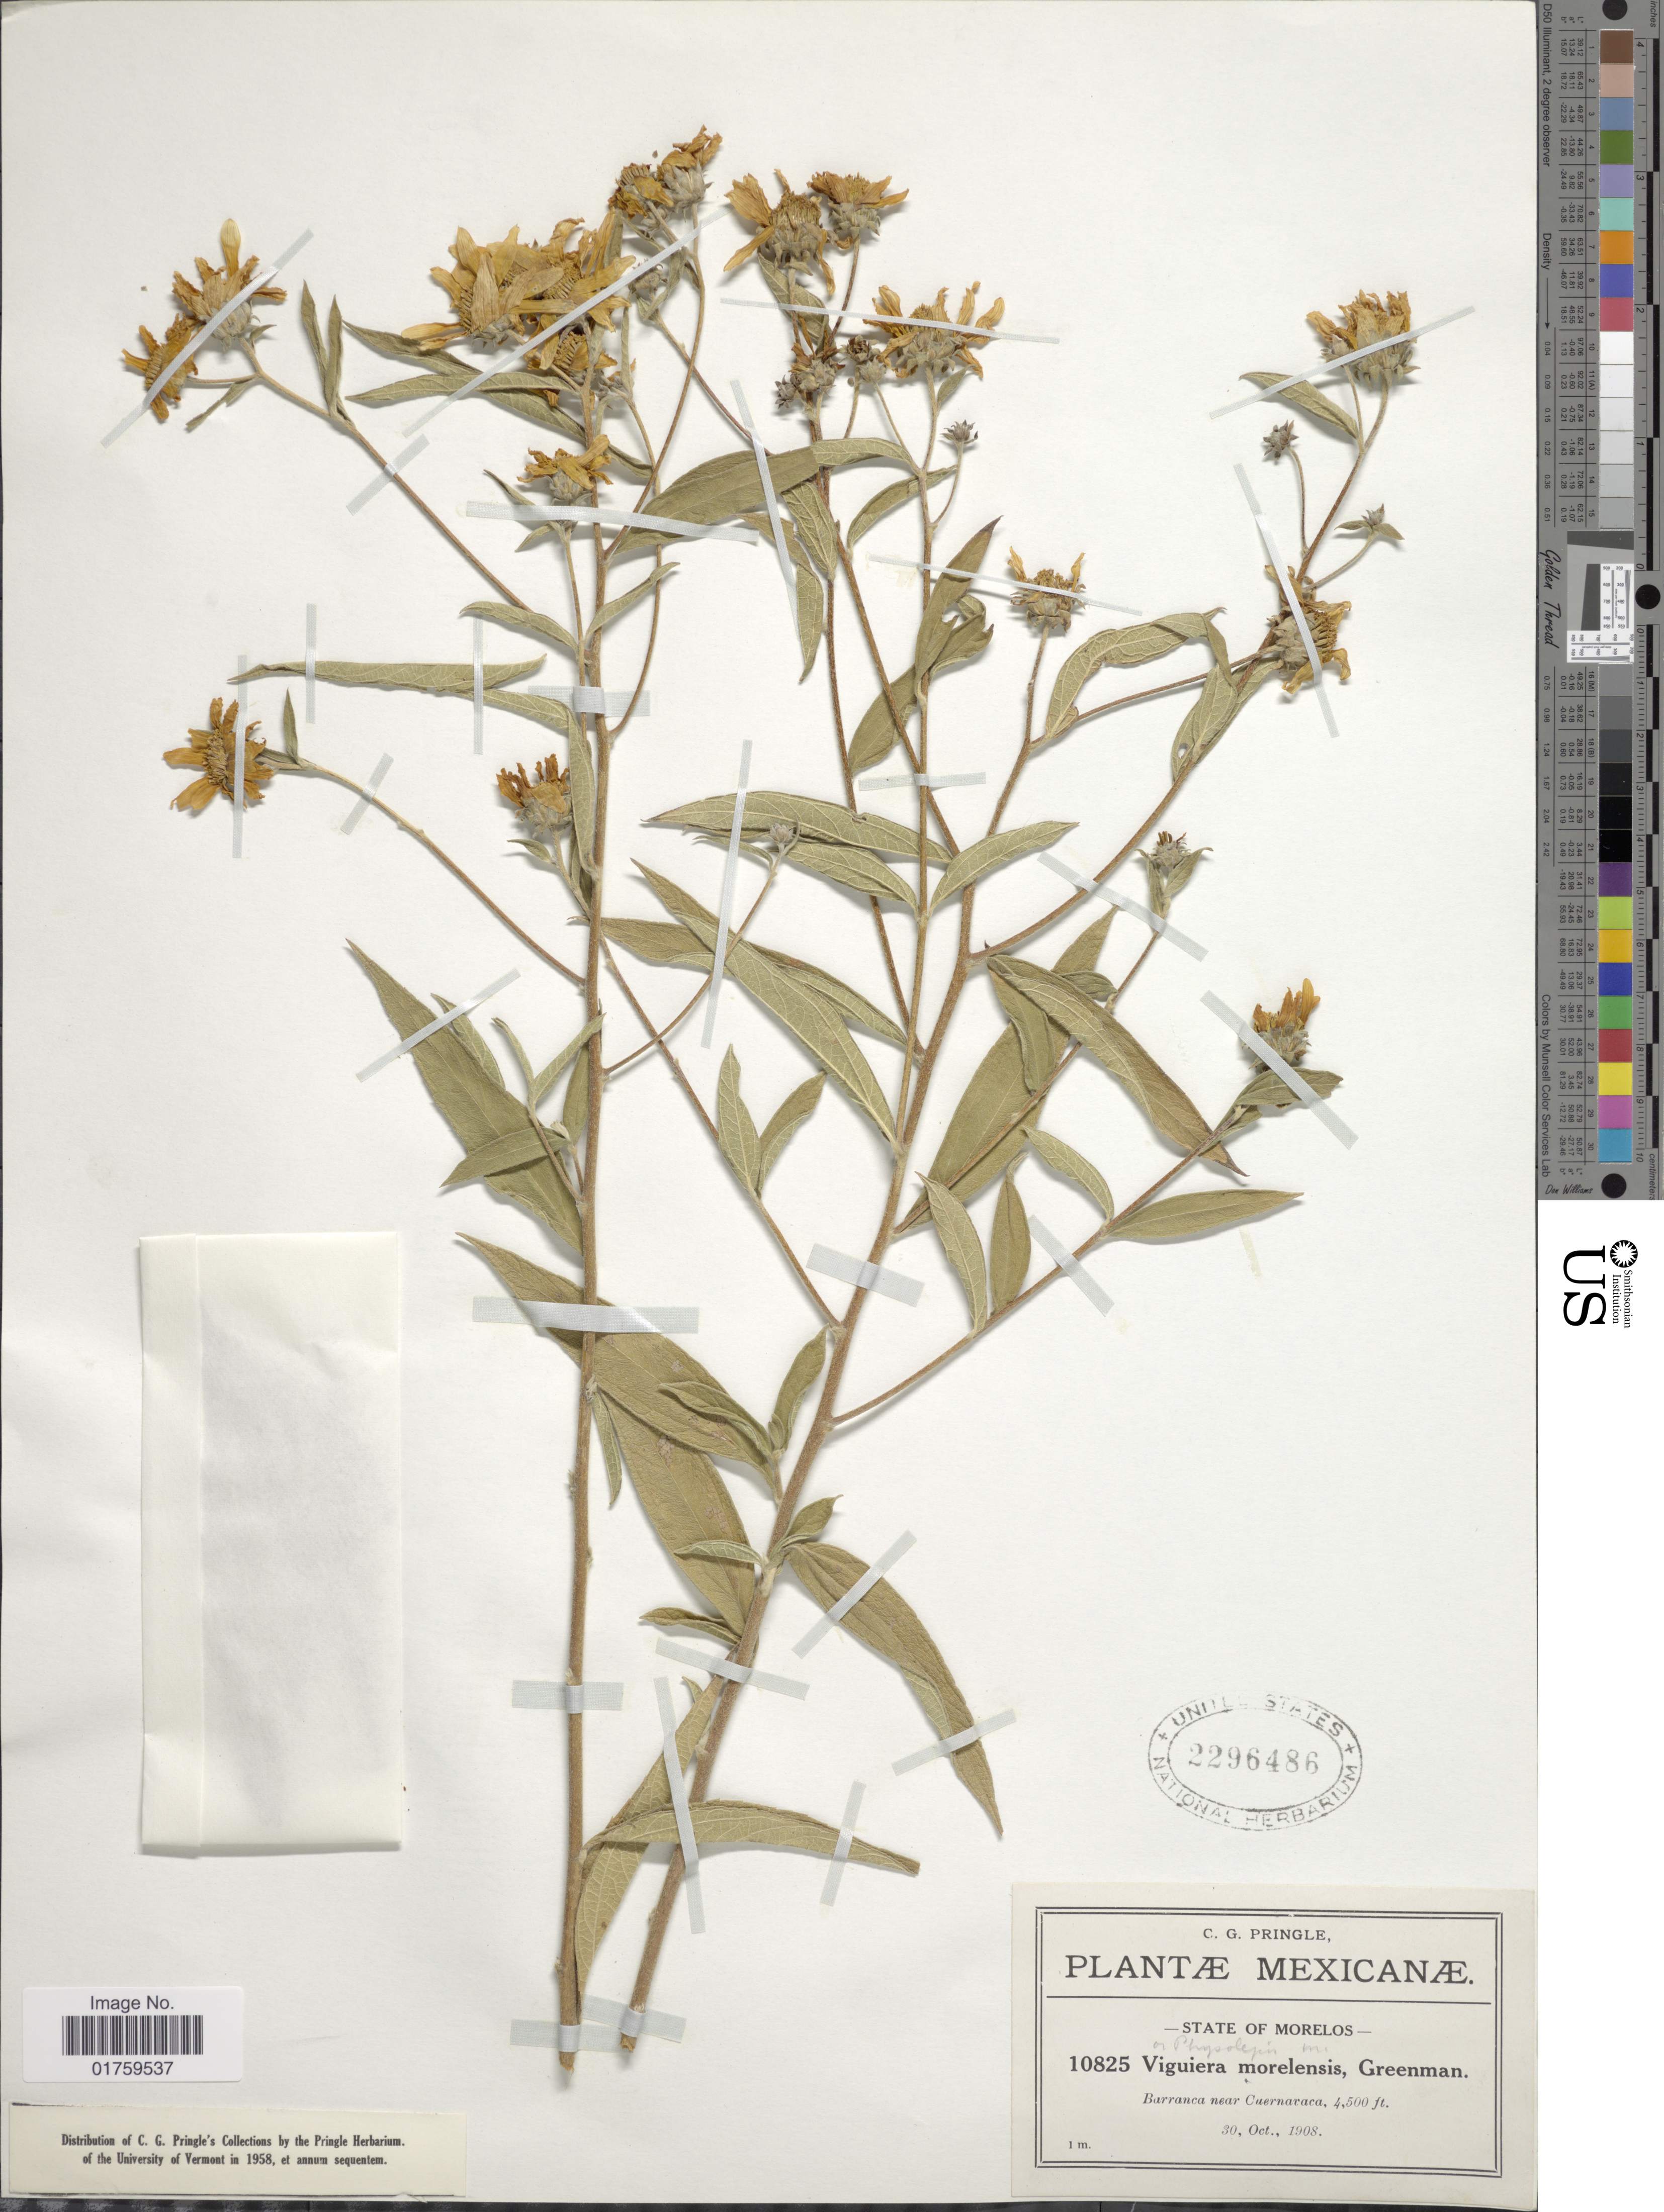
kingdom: Plantae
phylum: Tracheophyta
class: Magnoliopsida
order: Asterales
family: Asteraceae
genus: Rhysolepis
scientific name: Rhysolepis morelensis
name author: Greenm.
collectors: C. G. Pringle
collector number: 10825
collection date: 1908-10-30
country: Mexico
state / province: Morelos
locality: State of Morelos. Barranca near Cuernavaca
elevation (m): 1372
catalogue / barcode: US 2296486